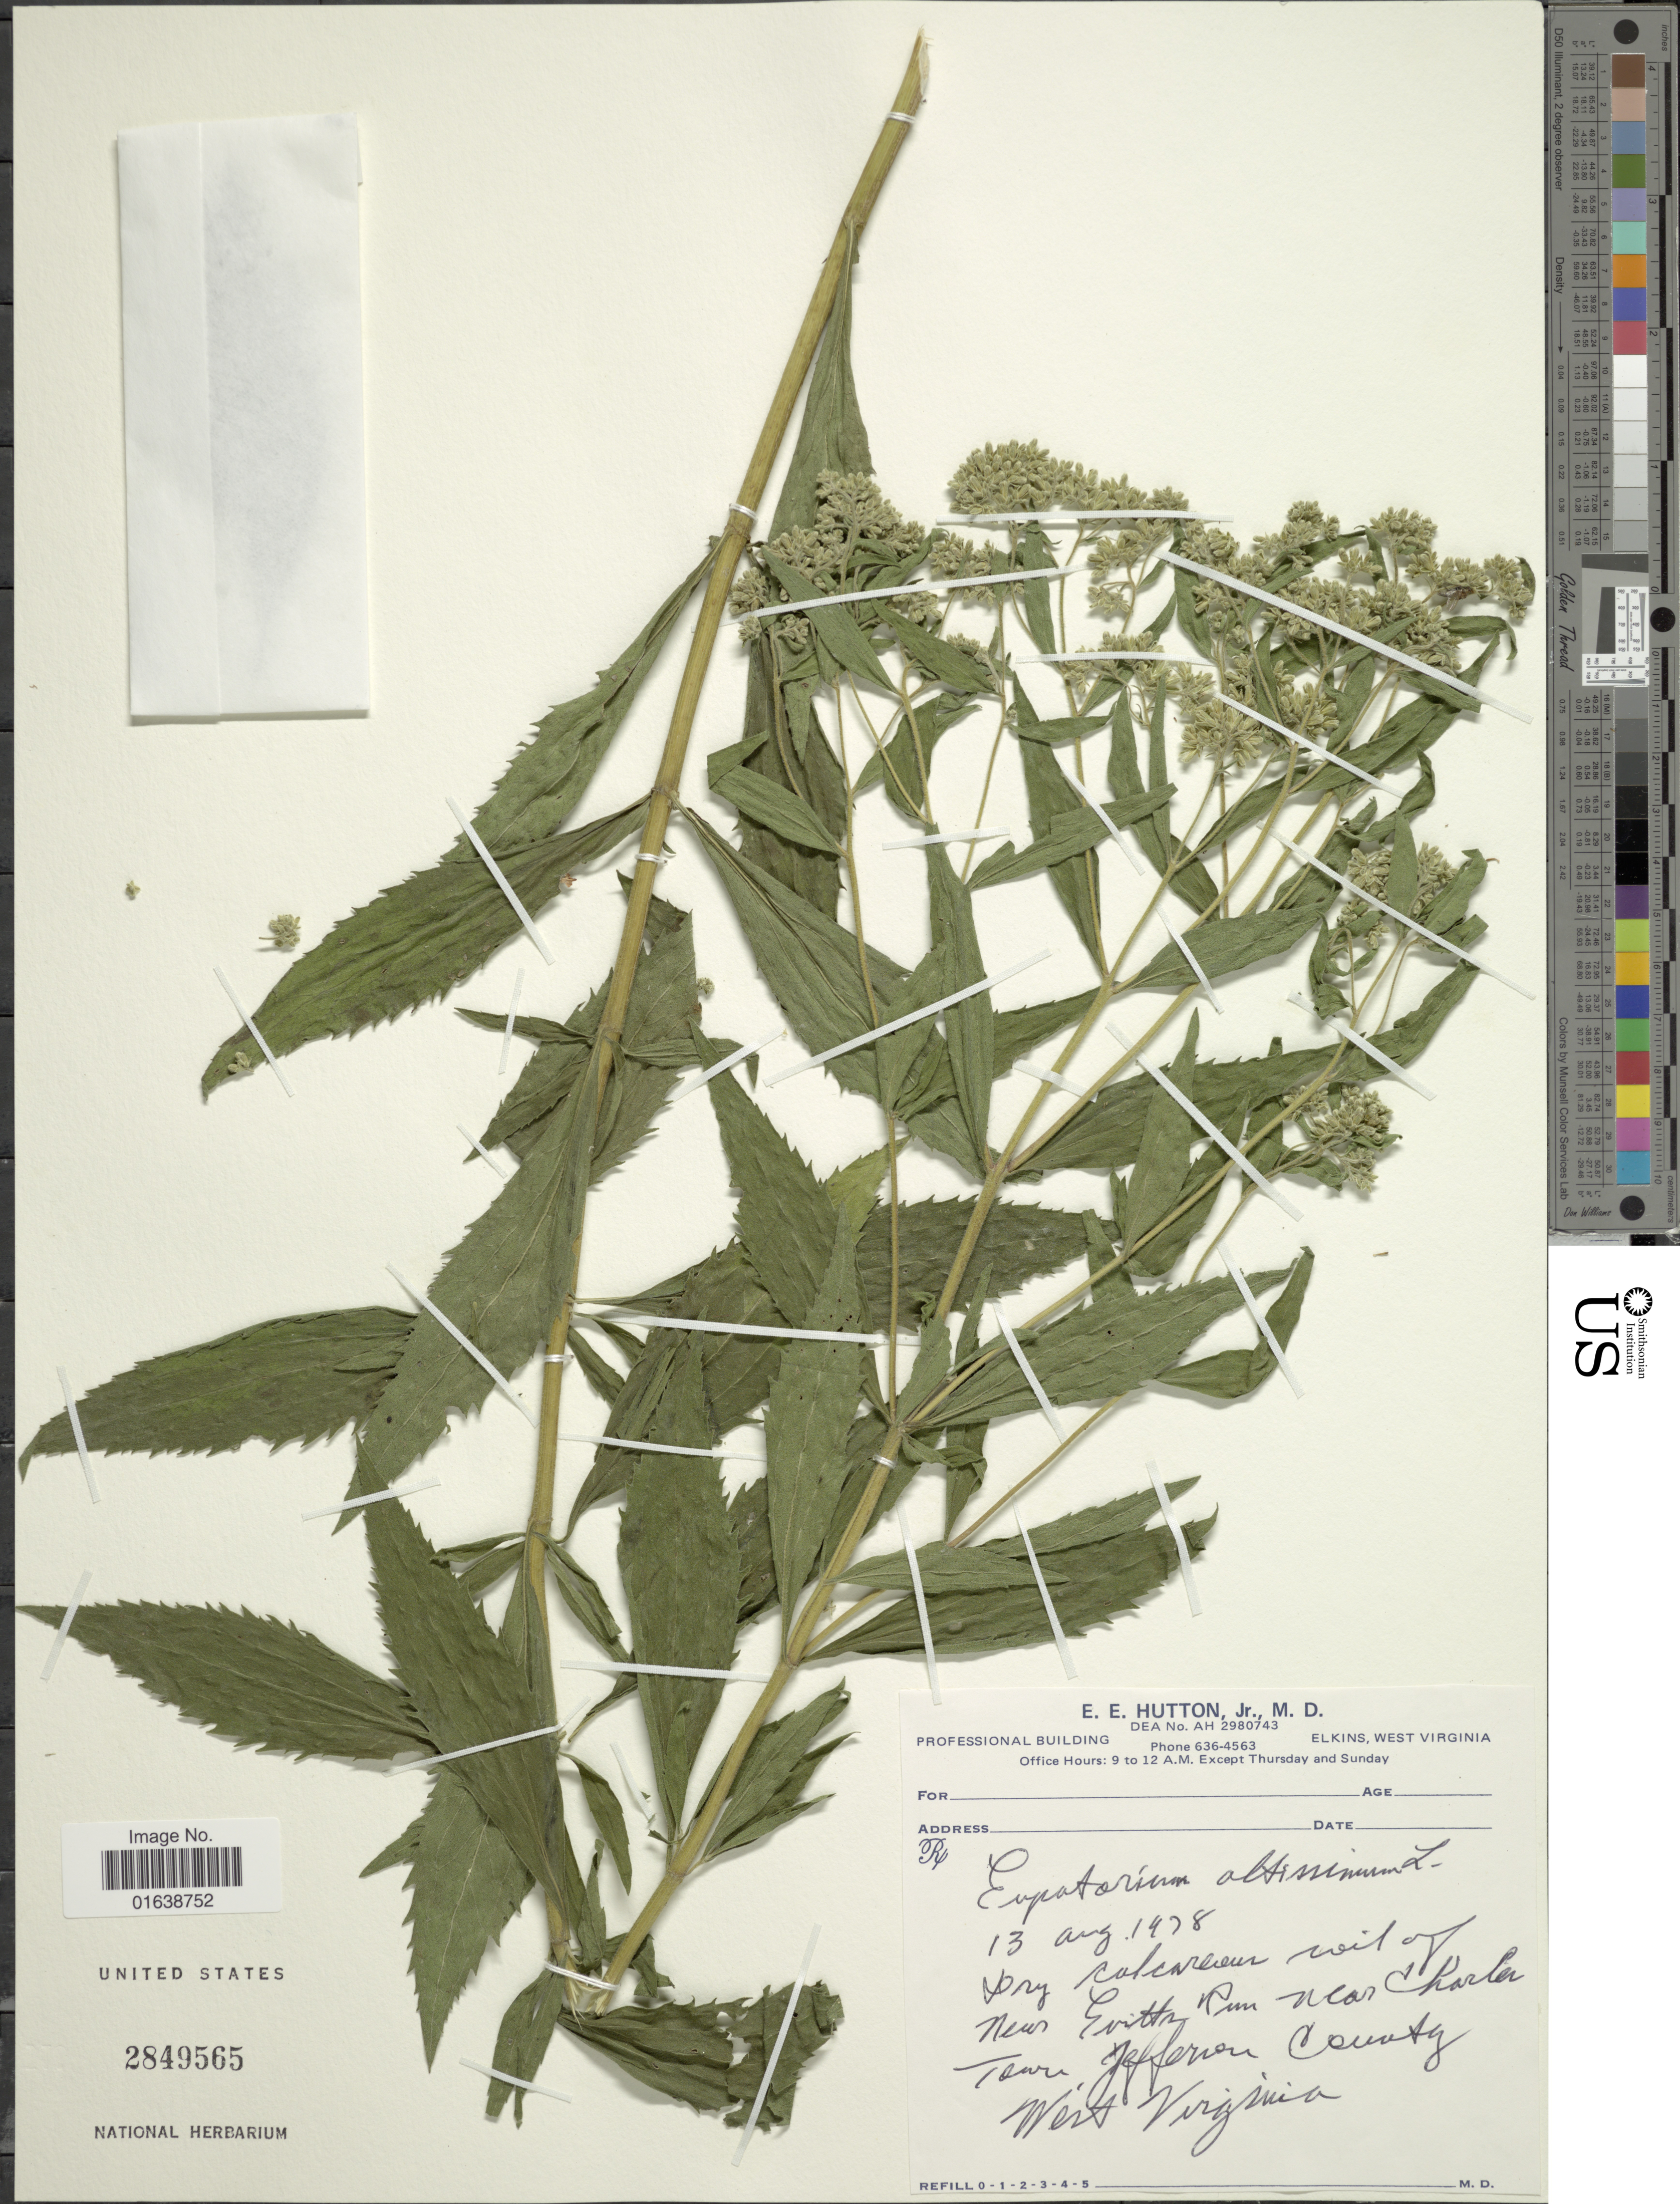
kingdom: Plantae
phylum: Tracheophyta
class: Magnoliopsida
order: Asterales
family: Asteraceae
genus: Eupatorium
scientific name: Eupatorium altissimum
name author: L.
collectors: E. Hutton Jr.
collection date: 1978-08-13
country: United States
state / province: West Virginia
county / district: Jefferson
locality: Dry calcareous soil of near Evitts Run near Charles Town, Jefferson County, West Virginia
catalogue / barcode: US 2849565